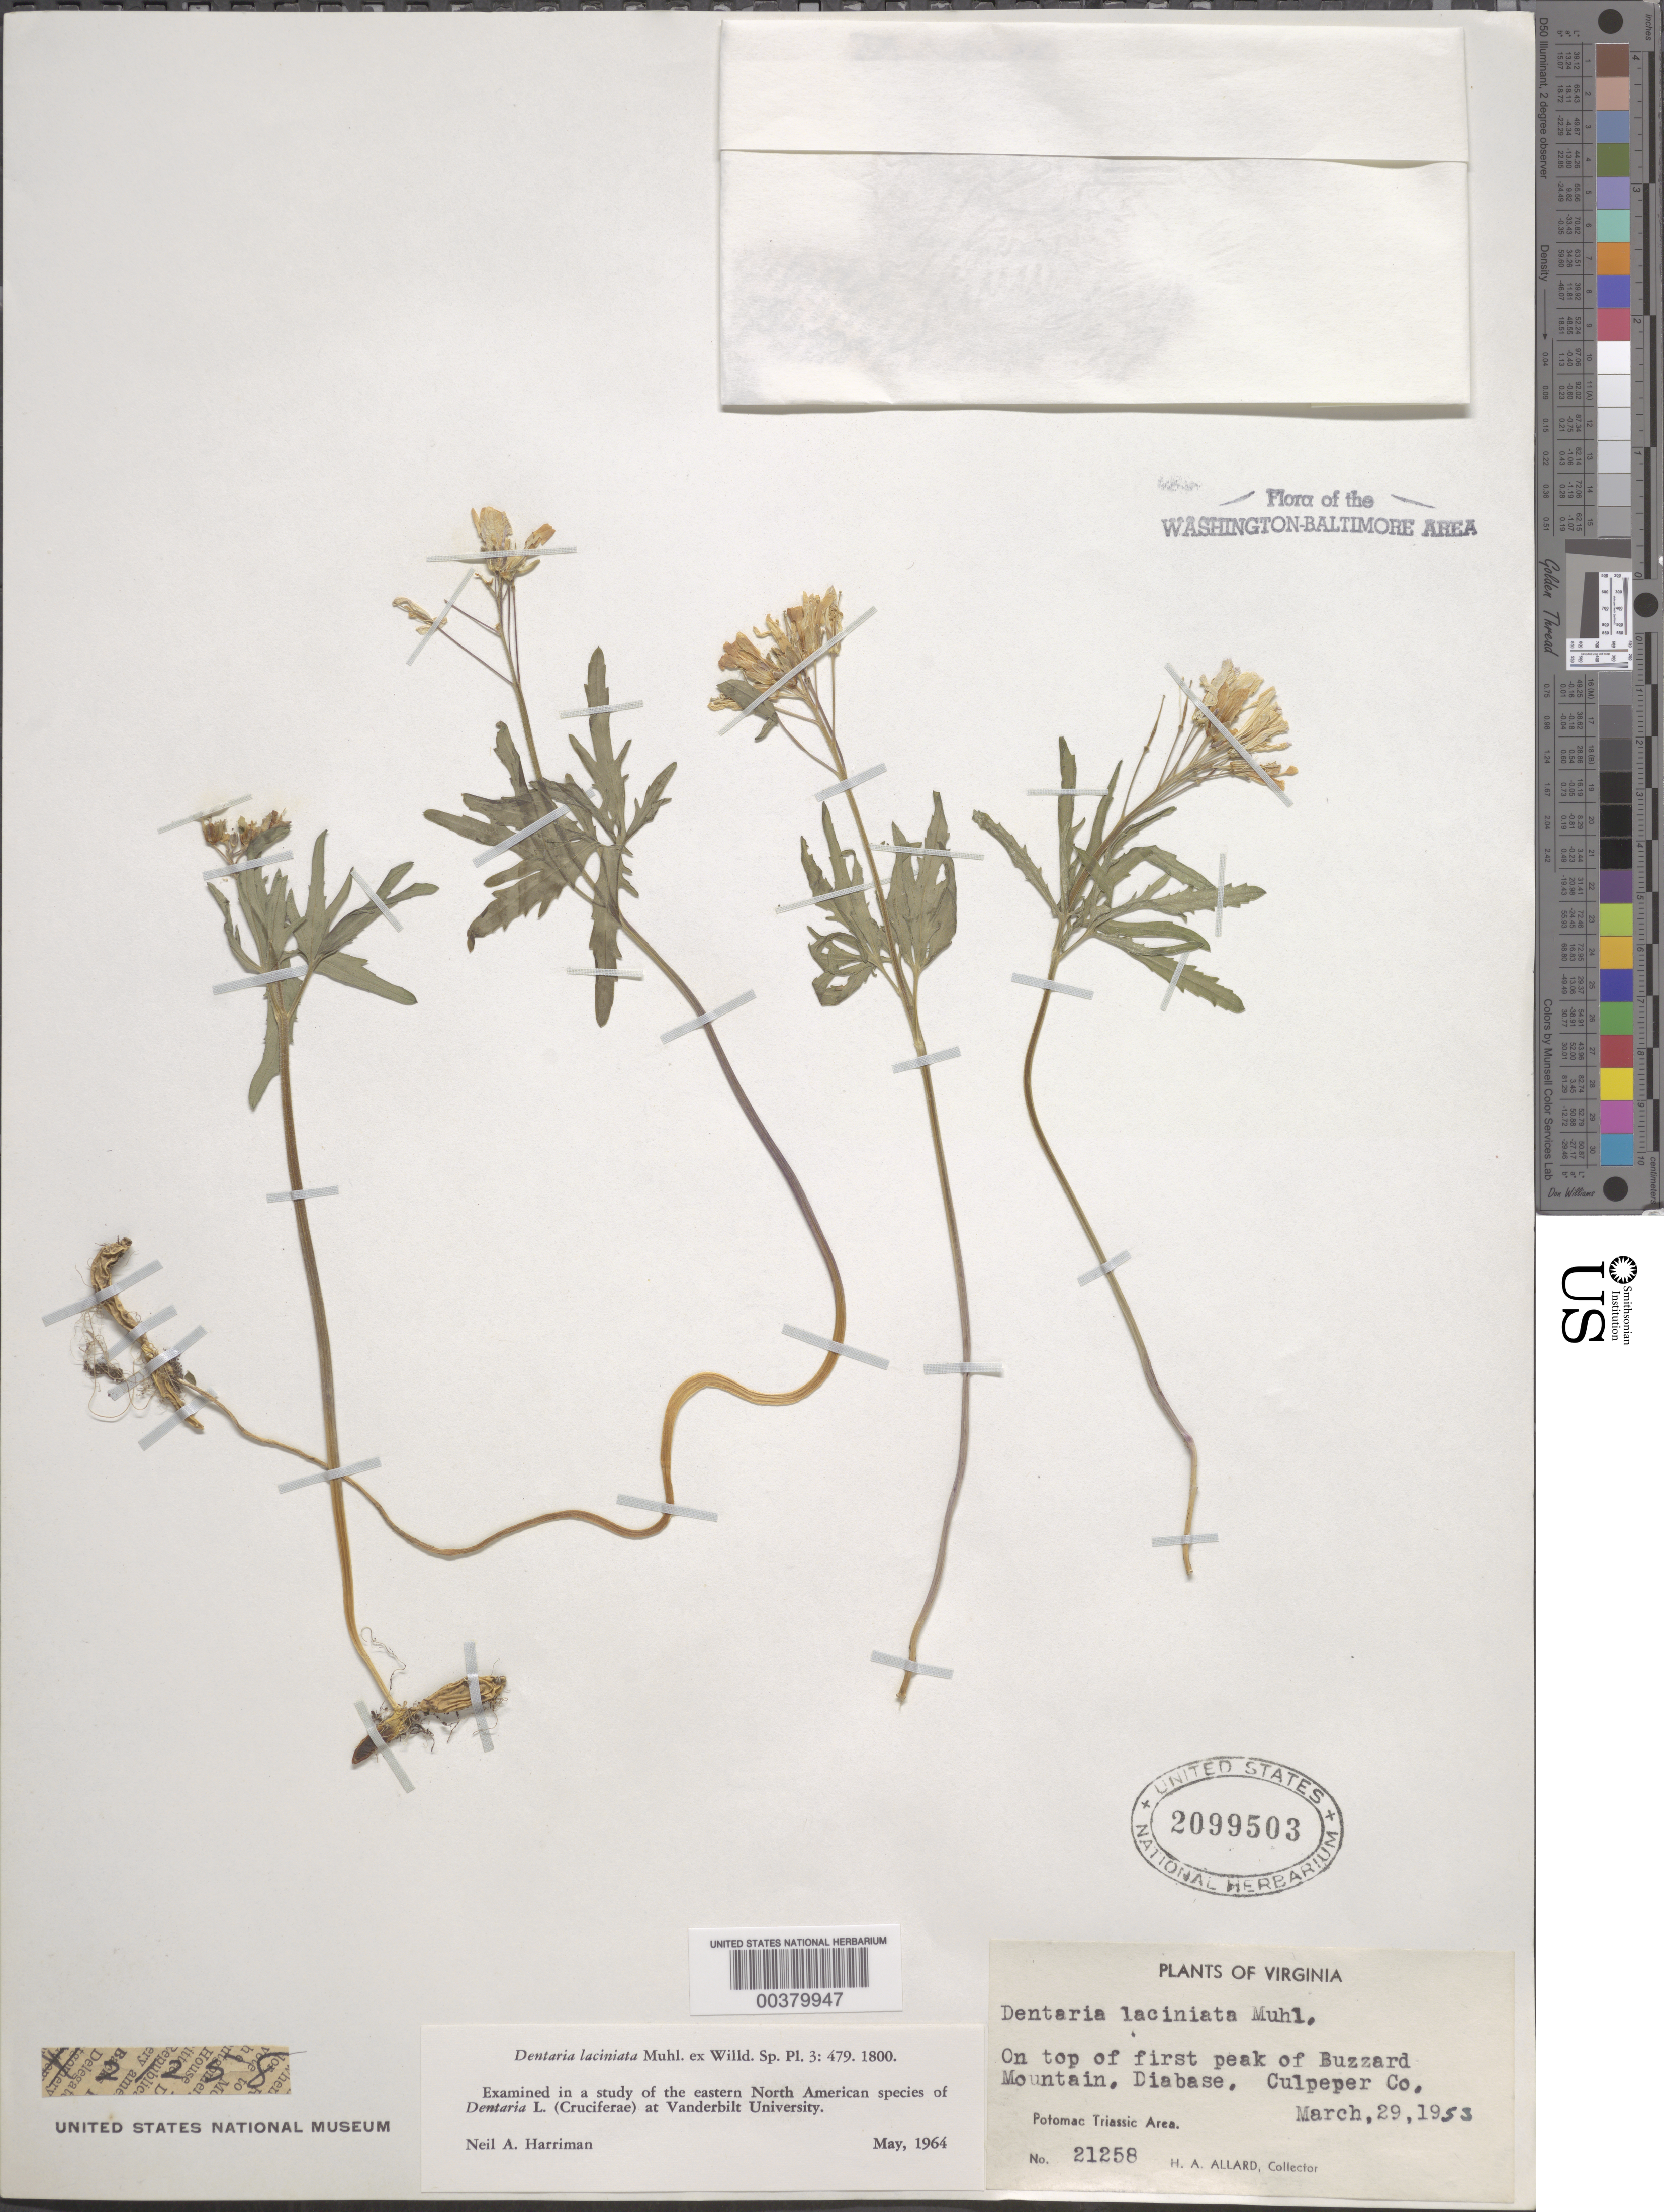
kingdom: Plantae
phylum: Tracheophyta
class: Magnoliopsida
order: Brassicales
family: Brassicaceae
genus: Cardamine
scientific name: Cardamine concatenata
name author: (Michx.) Sw.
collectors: H. A. Allard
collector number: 21258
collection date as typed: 29 Mar 1953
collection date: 1953-03-29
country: United States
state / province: Virginia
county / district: Culpeper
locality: Buzzard Mountain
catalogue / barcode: US 2099503